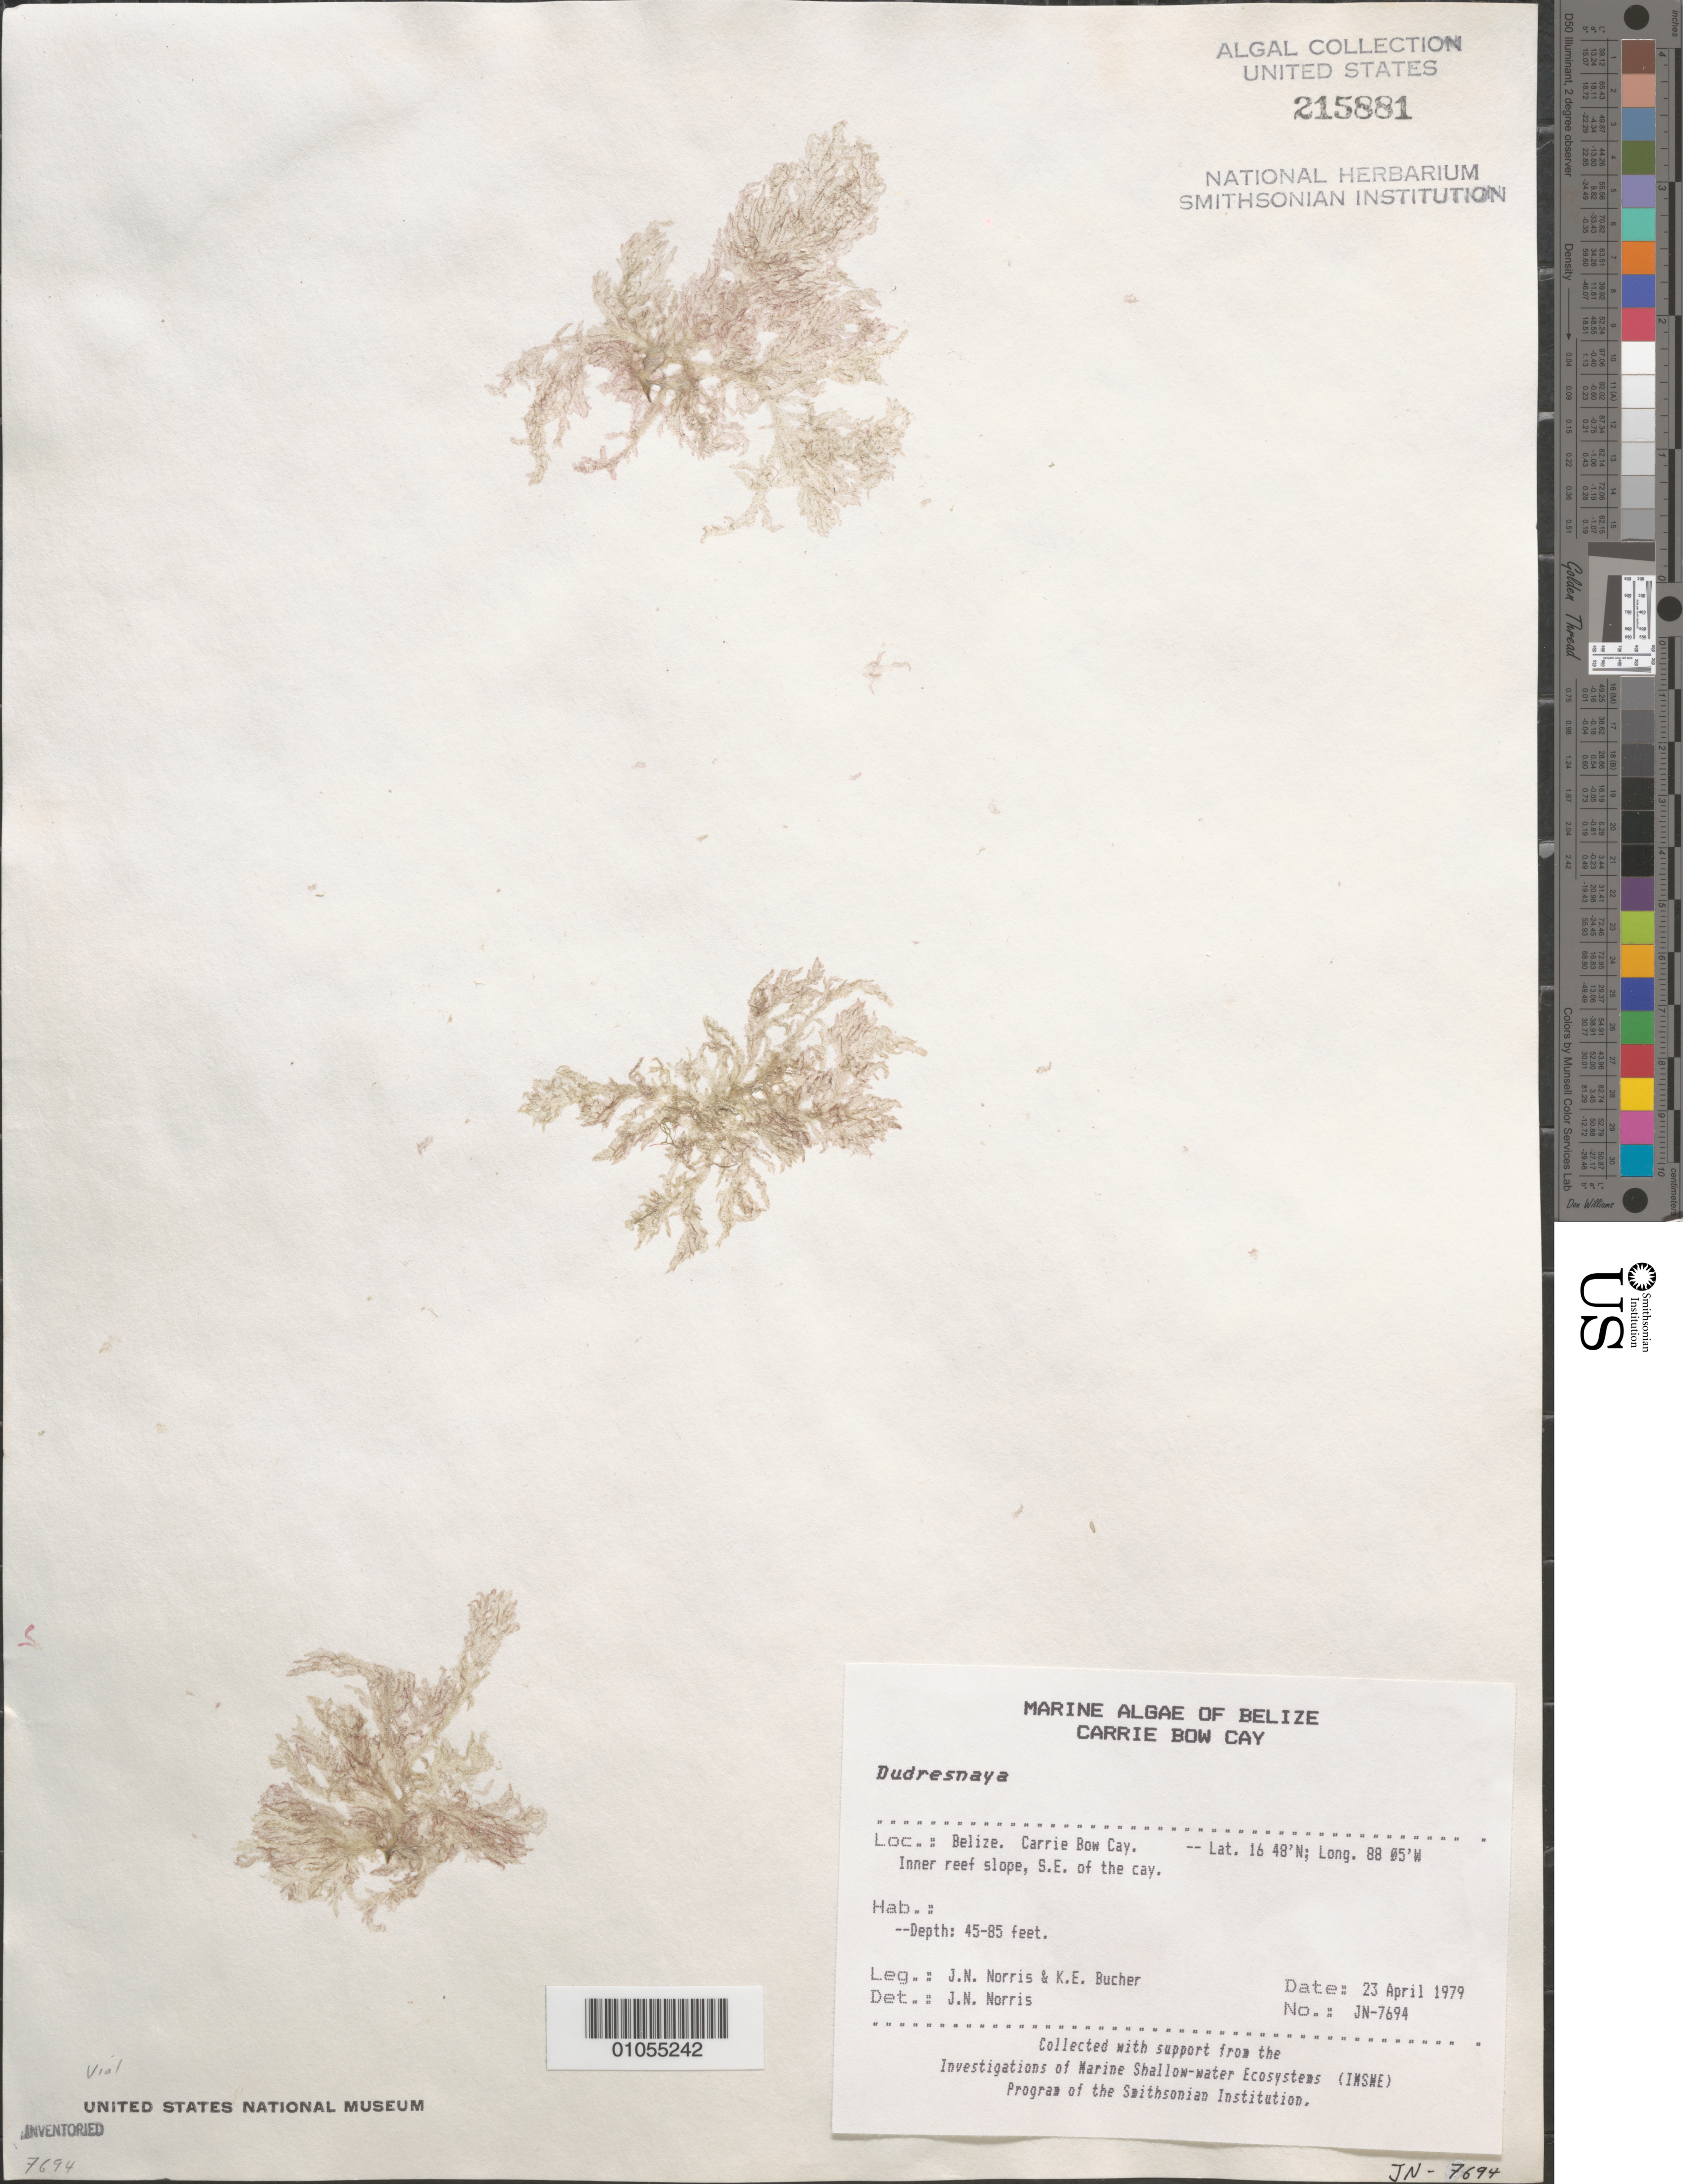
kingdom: Plantae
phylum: Rhodophyta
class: Florideophyceae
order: Gigartinales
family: Dumontiaceae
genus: Dudresnaya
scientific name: Dudresnaya sp.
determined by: Norris, James N.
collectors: J. N. Norris & K. E. Bucher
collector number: JN-7694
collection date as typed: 23 Apr 1979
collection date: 1979-04-23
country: Belize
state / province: Stann Creek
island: Carrie Bow Cay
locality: Southeast of Carrie Bow Cay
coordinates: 16 48'N, 88 05'W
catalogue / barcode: US 215881